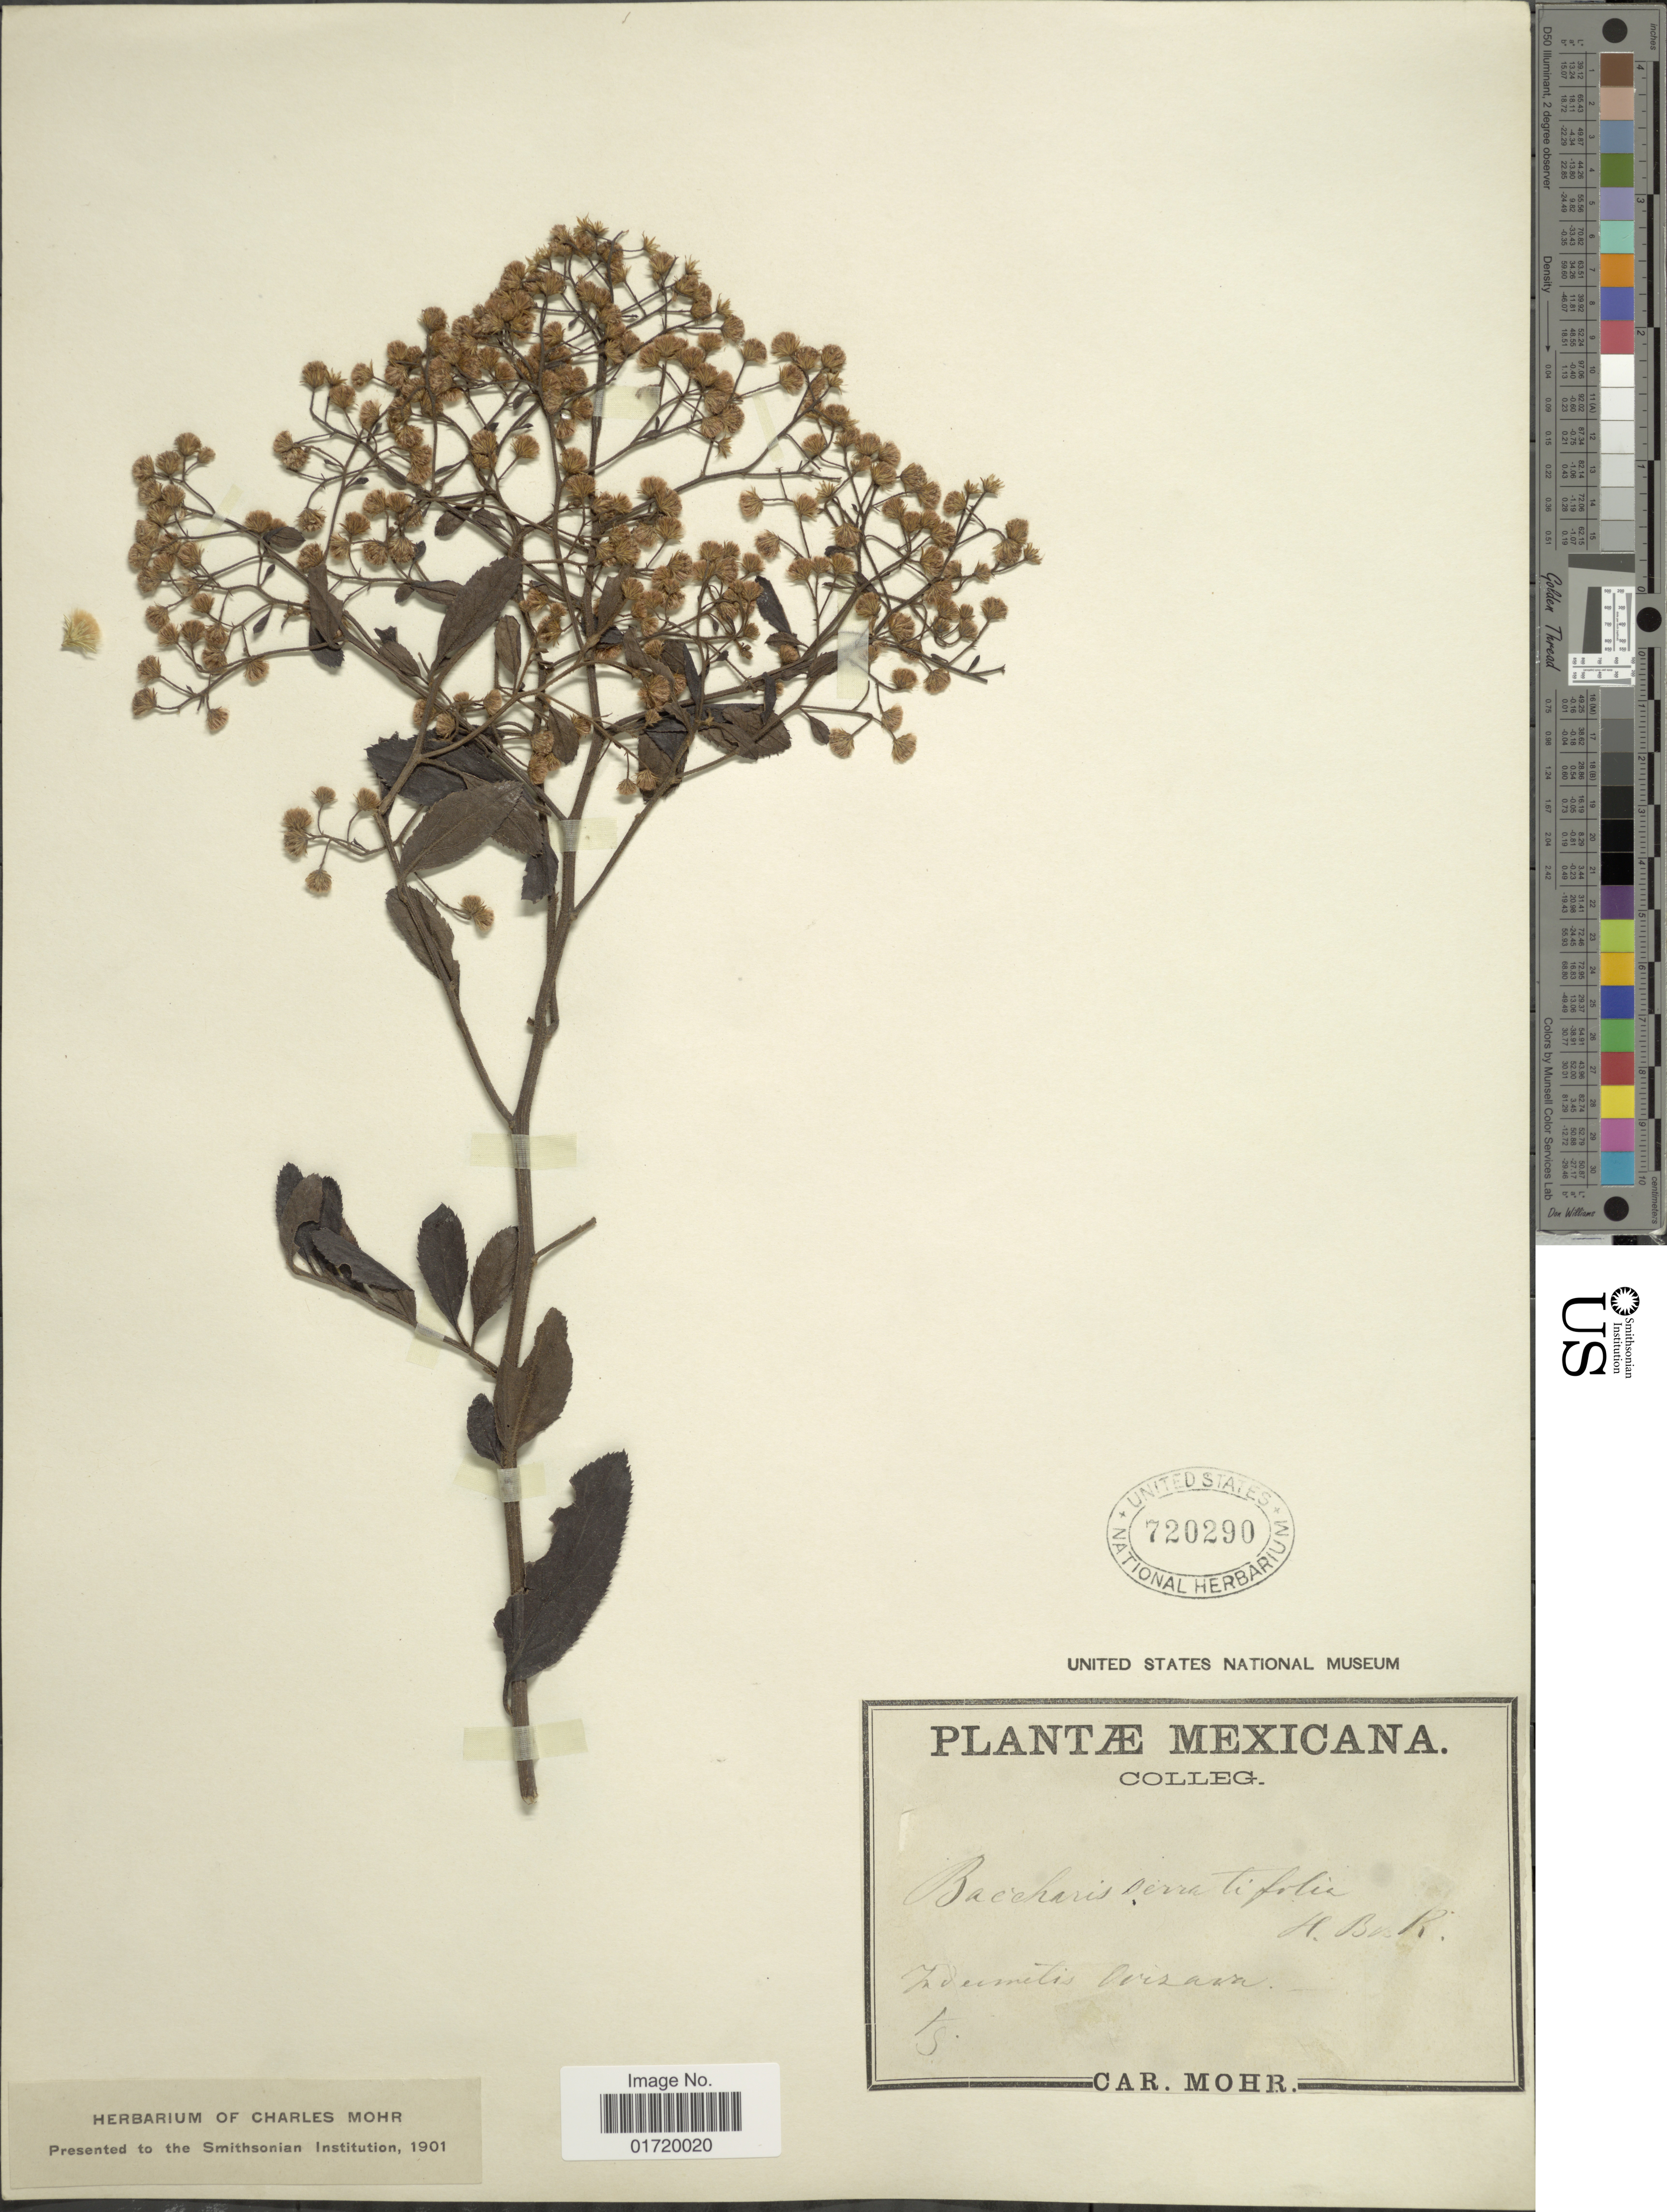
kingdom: Plantae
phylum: Tracheophyta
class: Magnoliopsida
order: Asterales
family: Asteraceae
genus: Baccharis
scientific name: Baccharis serrifolia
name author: DC.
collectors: C. T. Mohr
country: Mexico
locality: Zoermetis, Orizava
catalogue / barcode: US 720290